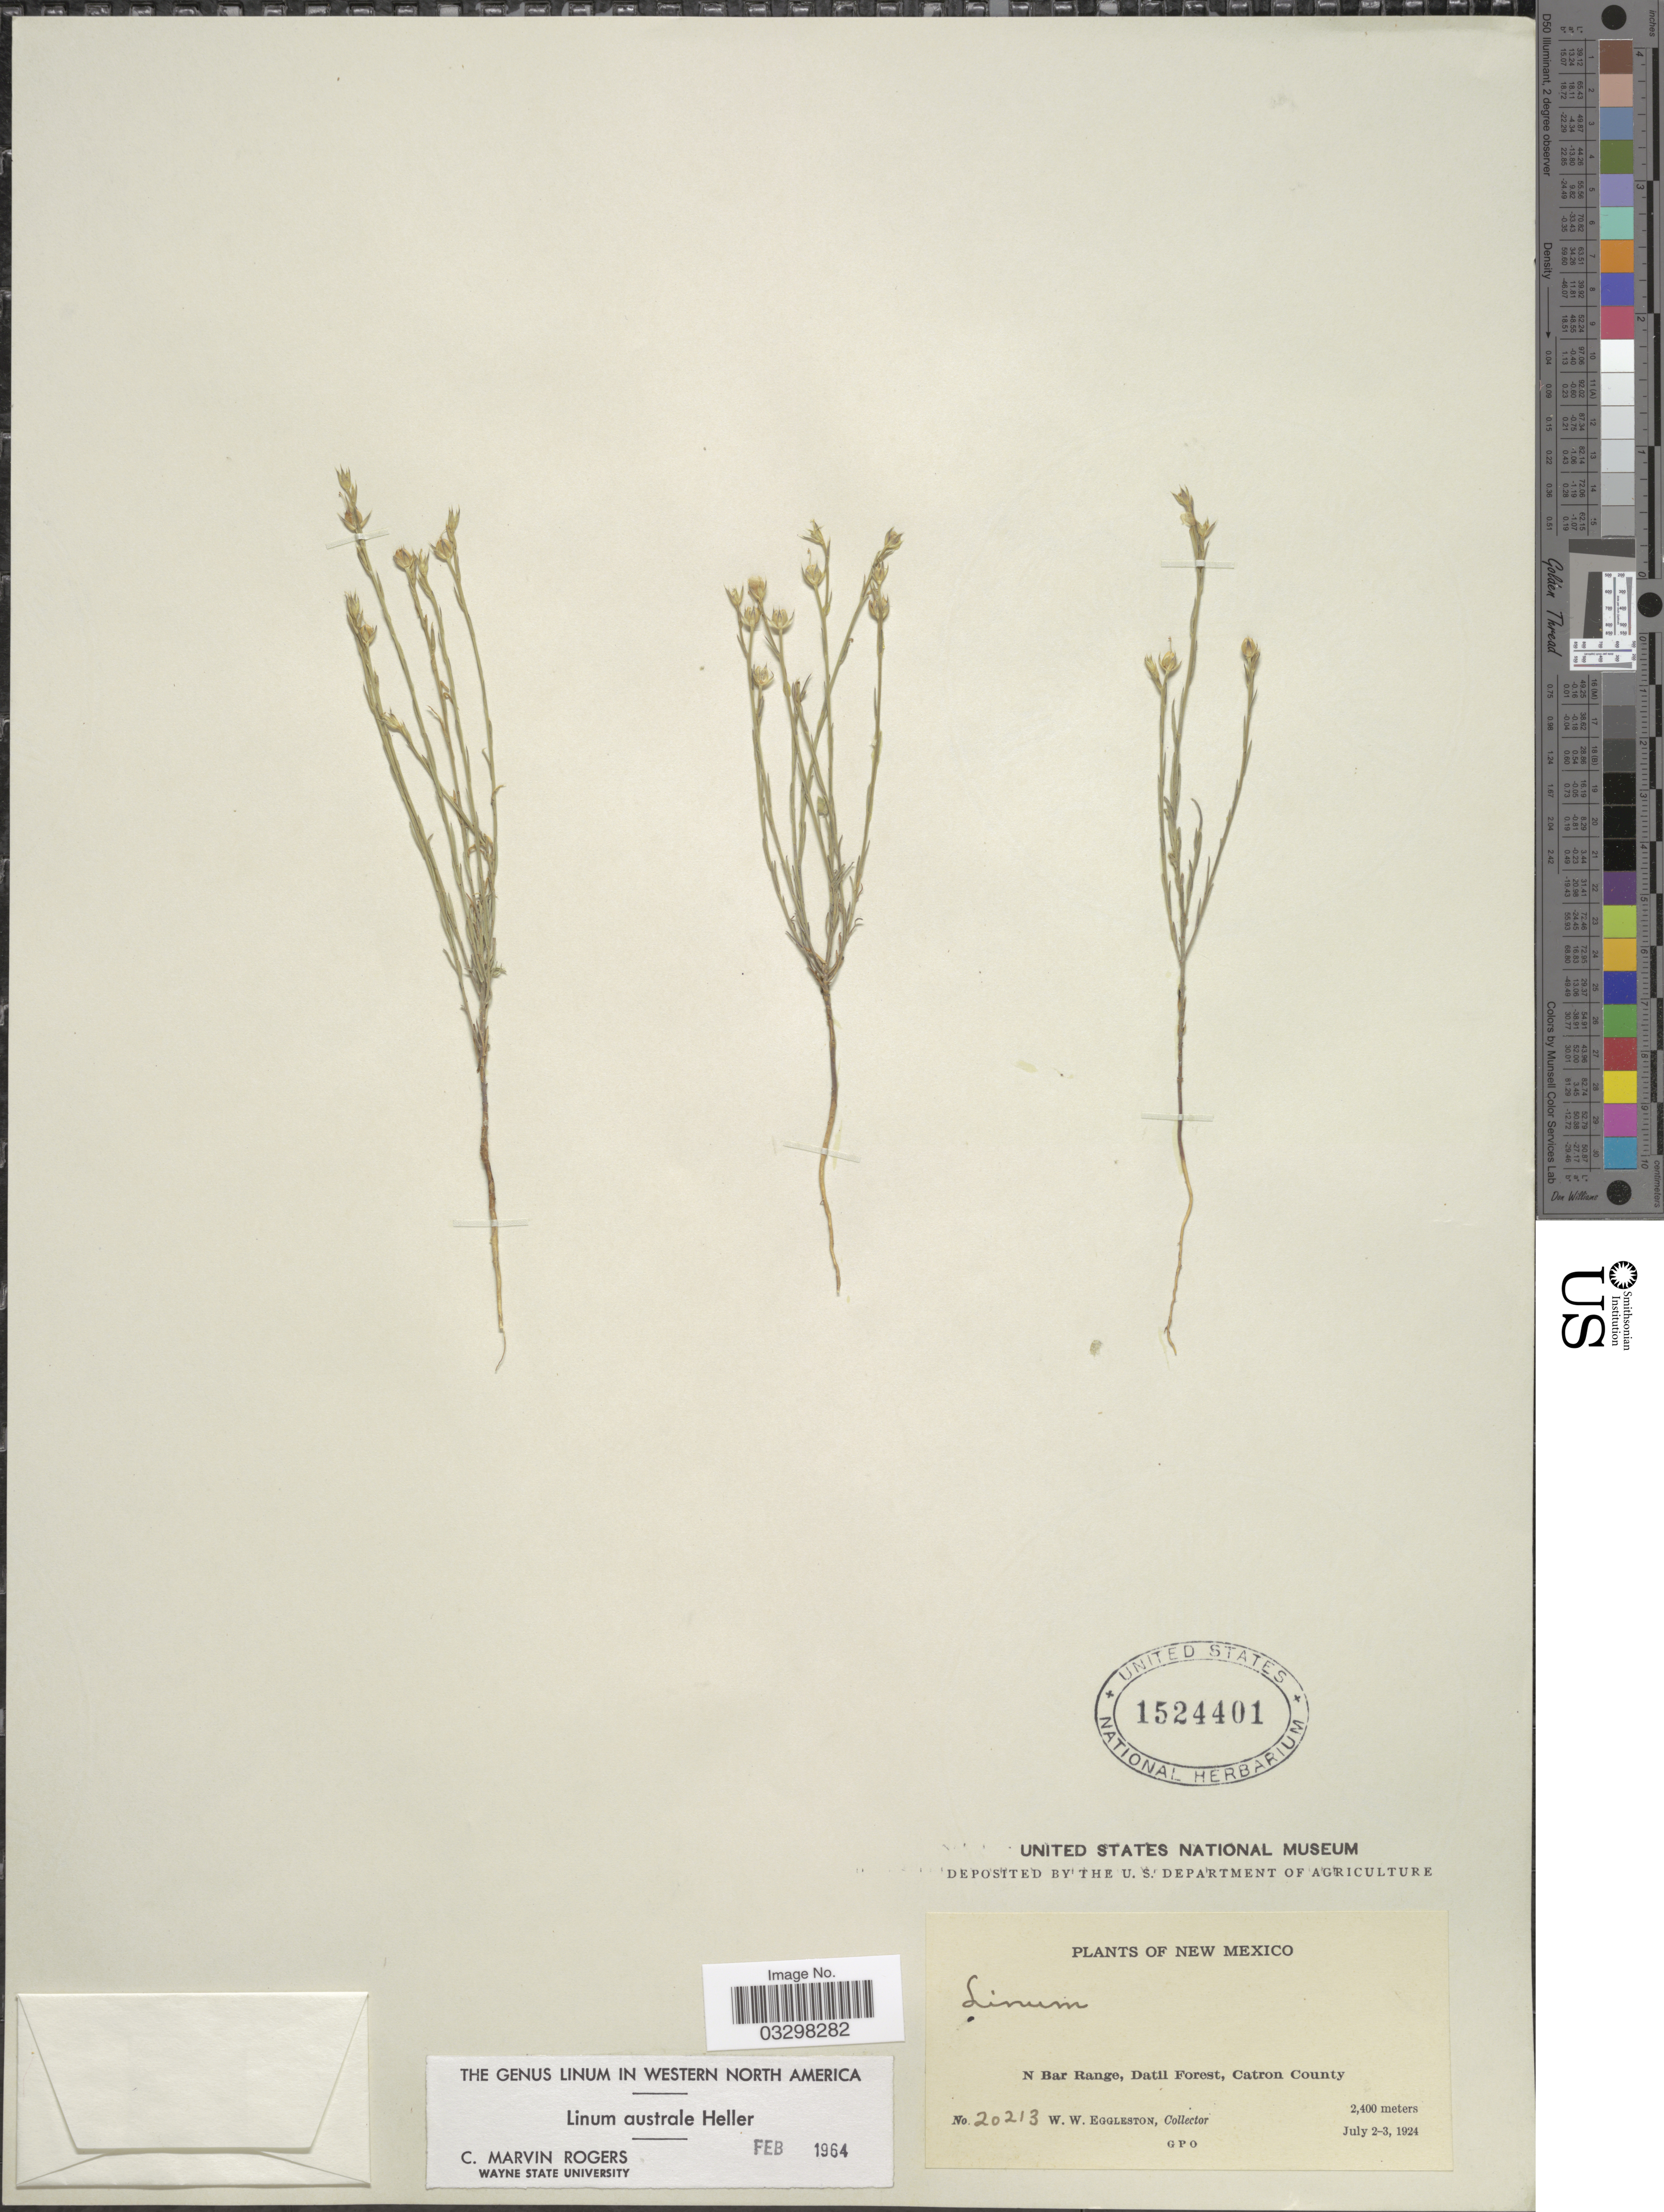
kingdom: Plantae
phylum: Tracheophyta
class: Magnoliopsida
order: Malpighiales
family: Linaceae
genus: Linum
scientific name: Linum australe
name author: A. Heller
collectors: W. W. Eggleston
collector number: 20213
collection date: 1924-07-02/1924-07-03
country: United States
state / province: New Mexico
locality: N Bar Range, Datil Forest, Catron County.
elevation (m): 2400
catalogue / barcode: US 1524401